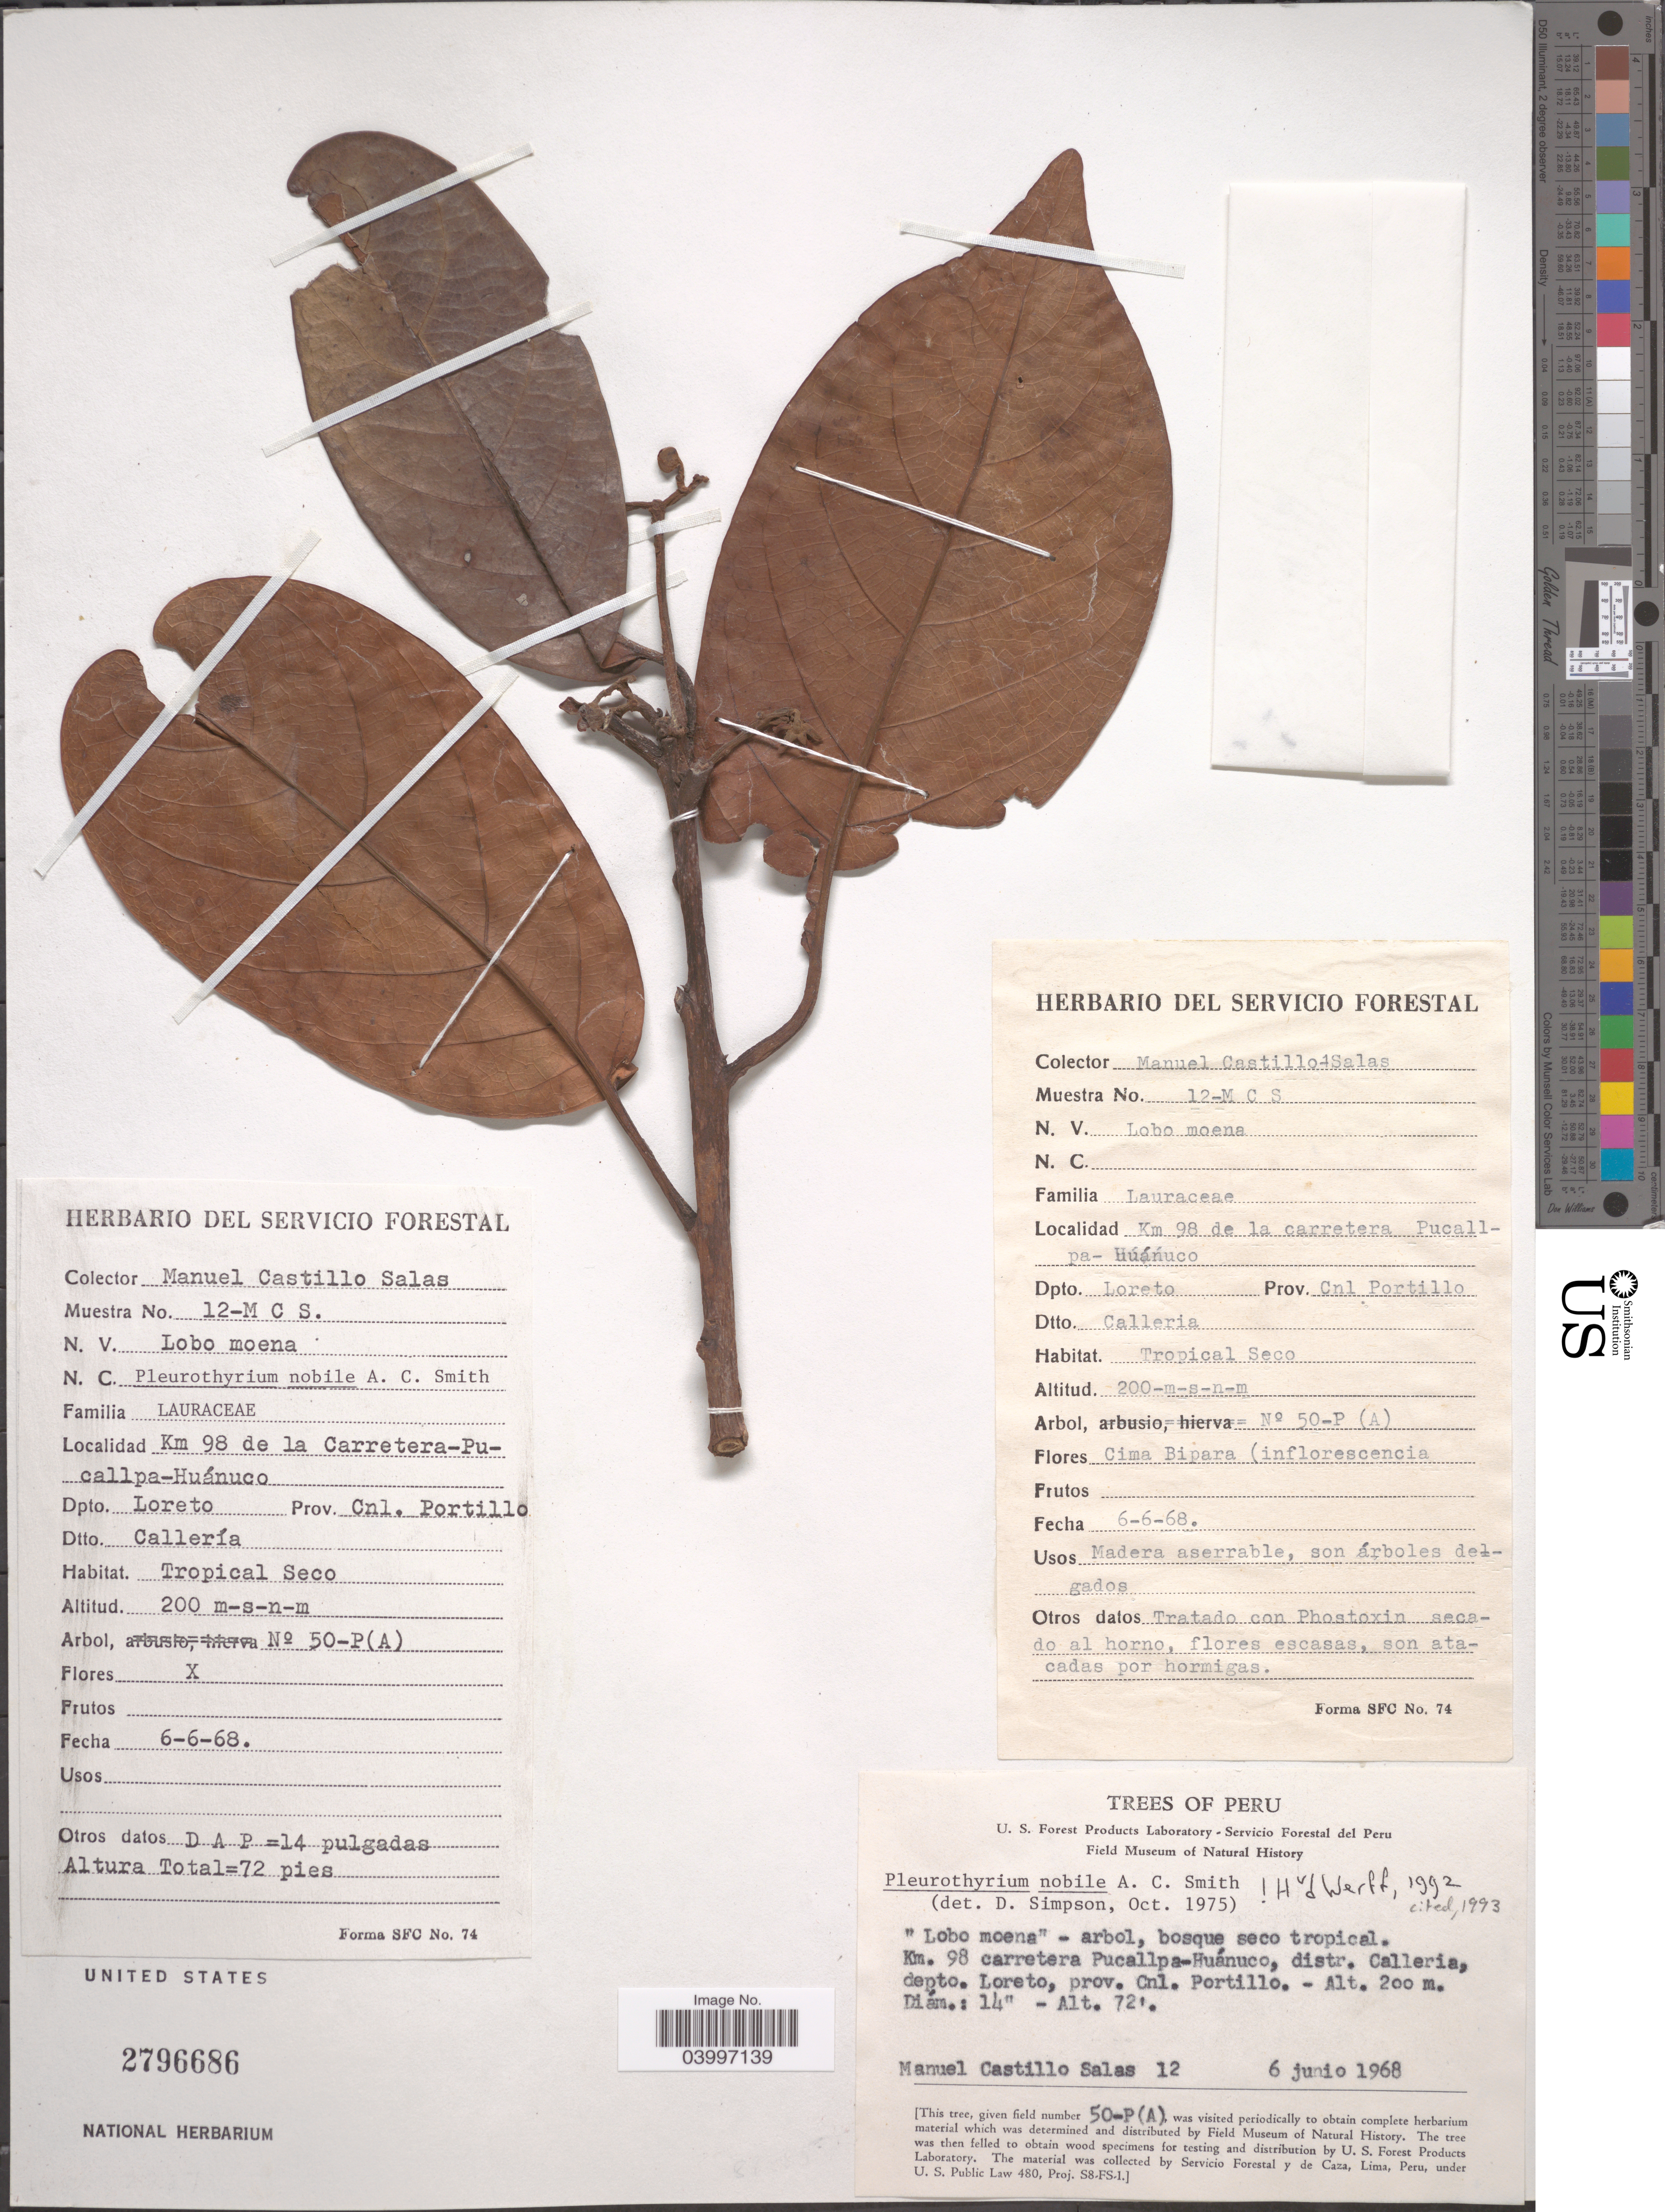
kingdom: Plantae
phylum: Tracheophyta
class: Magnoliopsida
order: Laurales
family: Lauraceae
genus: Pleurothyrium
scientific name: Pleurothyrium nobile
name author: A.C. Sm.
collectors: M. Castillo S.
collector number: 12-MCS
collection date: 1968-06-06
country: Peru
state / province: Loreto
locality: Km 98 de la Carretera de Pucallpa-Huánuco. Depto. Loreto. Prov. Coronel Portillo. Dtto. Calleriá. Tropical Seco.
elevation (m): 200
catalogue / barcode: US 2796686